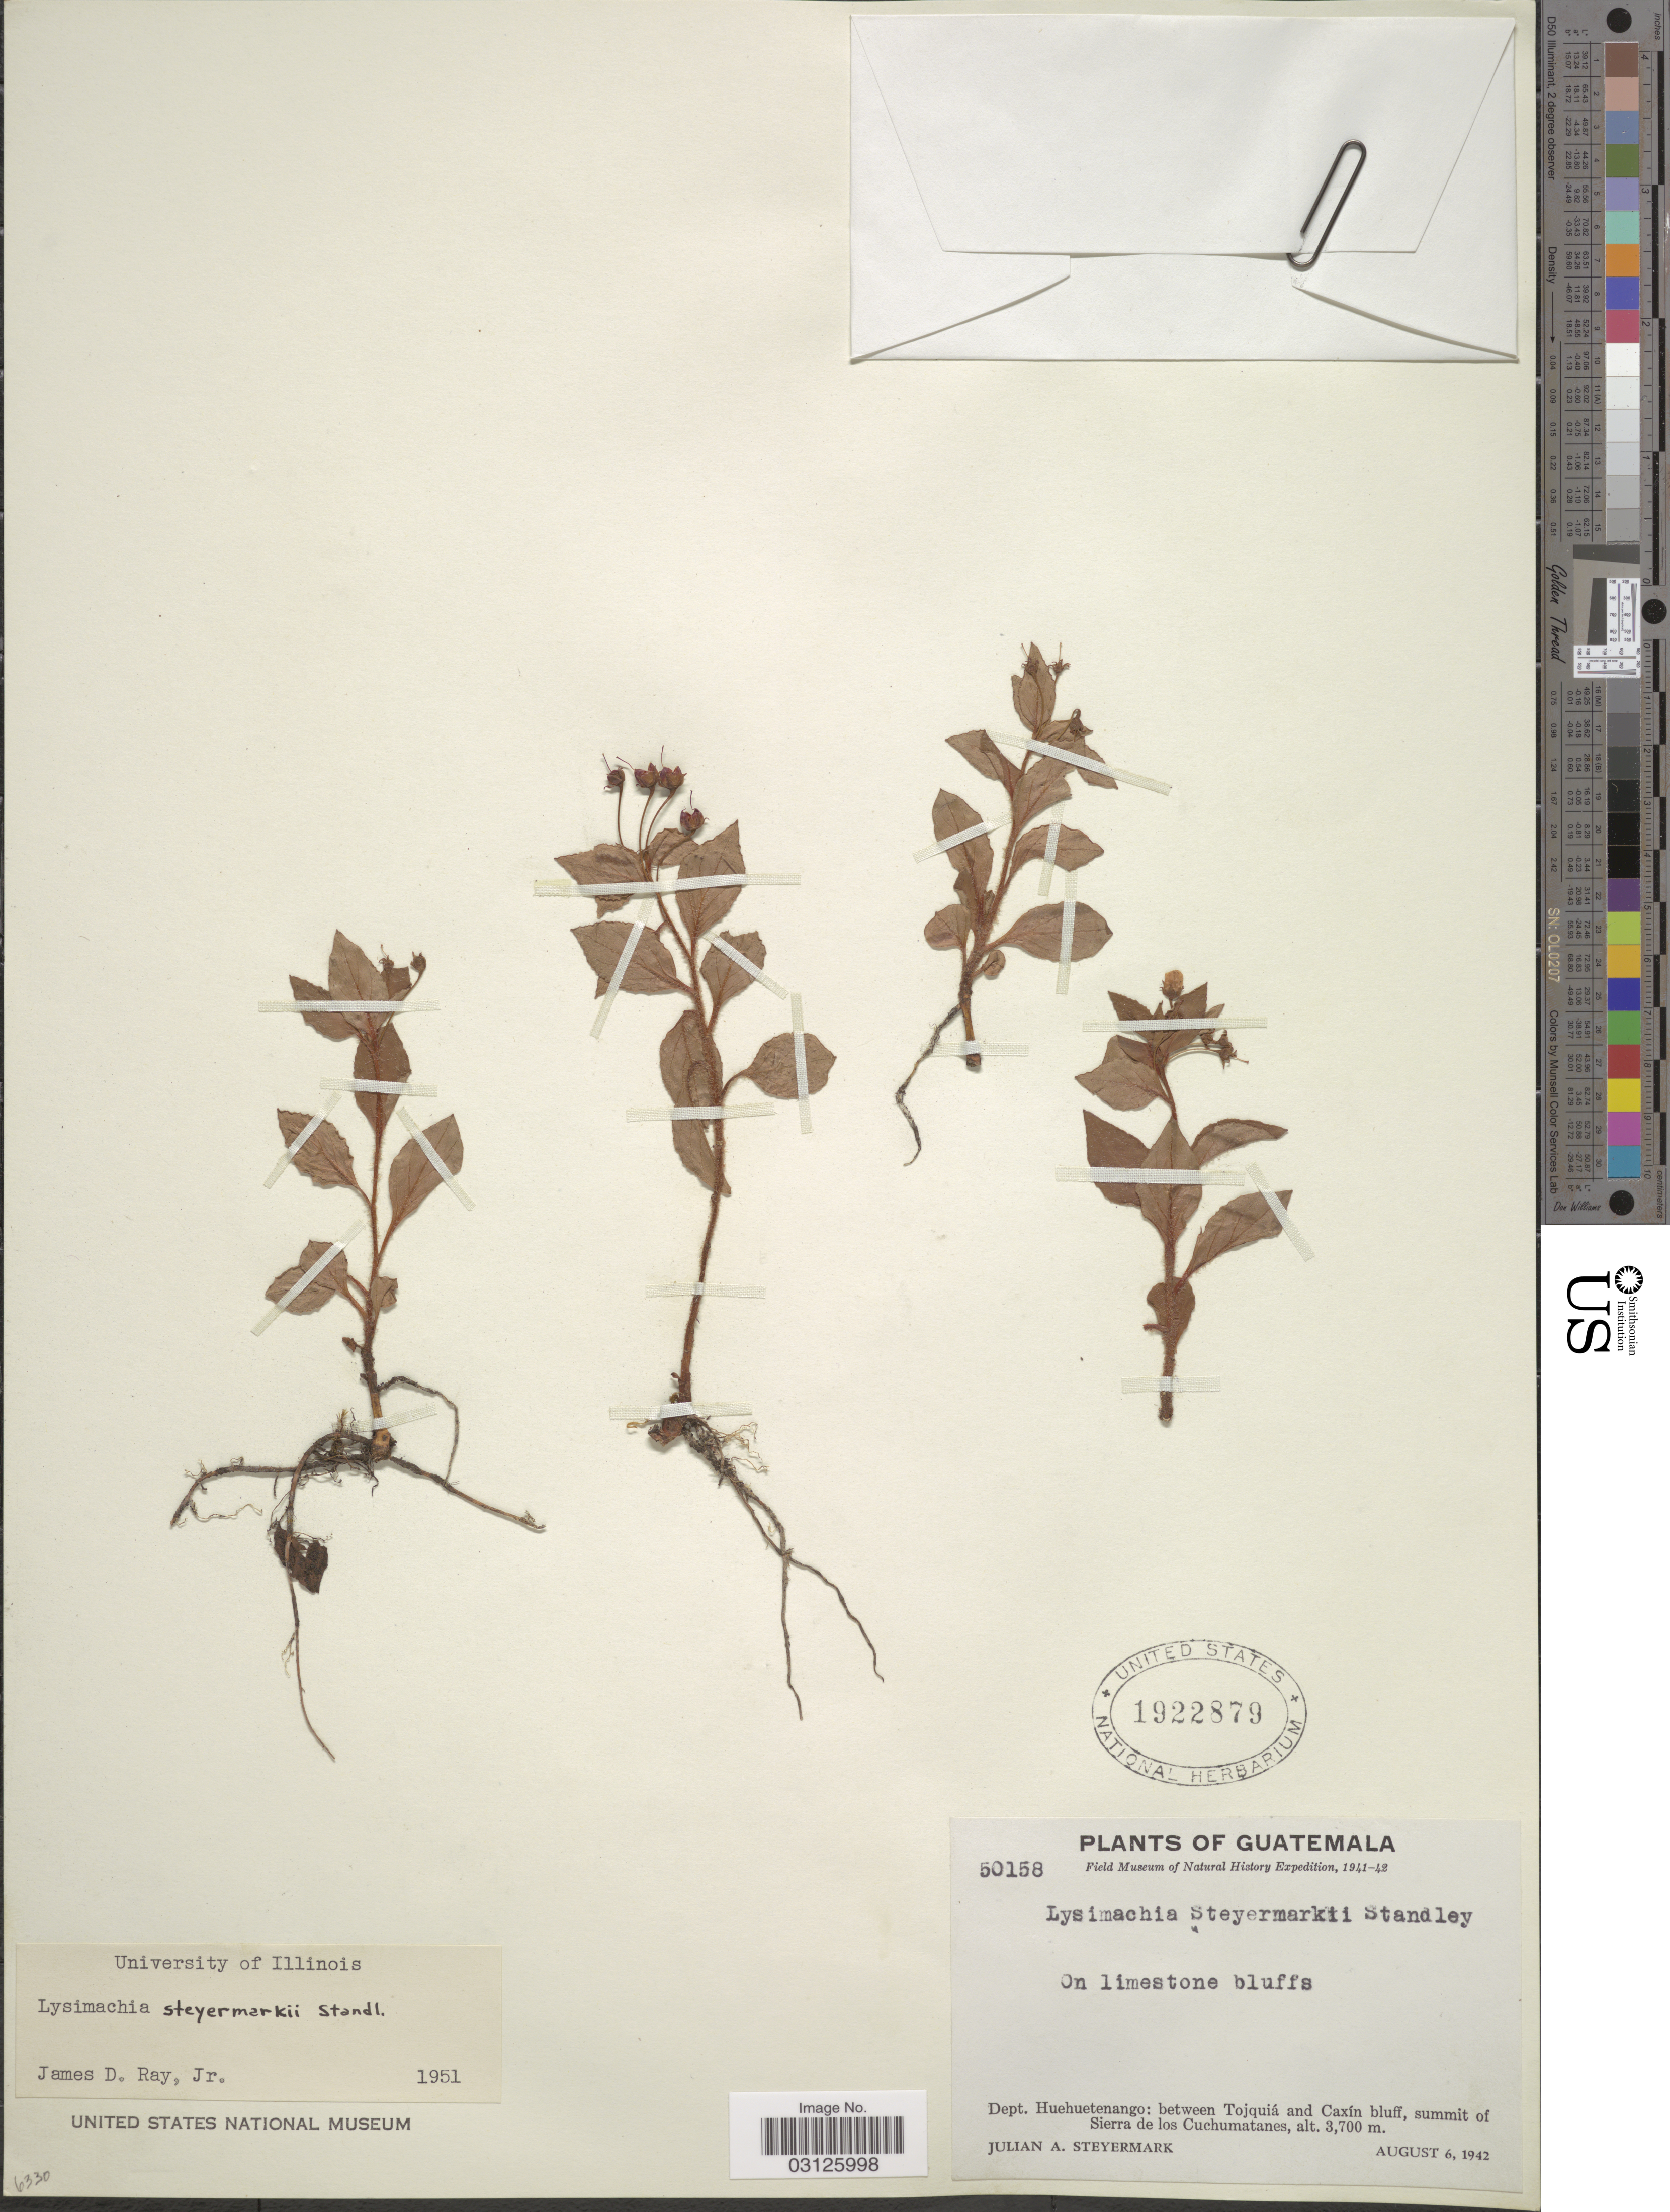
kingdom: Plantae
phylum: Tracheophyta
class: Magnoliopsida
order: Ericales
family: Primulaceae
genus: Lysimachia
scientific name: Lysimachia steyermarkii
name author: Standl.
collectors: J. Steyermark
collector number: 50158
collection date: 1942-08-06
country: Guatemala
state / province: Huehuetenango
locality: Dept. Huehuetenango: between Tojquiá and Caxín bluff, summit of Sierra de los Cuchumatanes.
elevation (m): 3700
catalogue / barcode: US 1922879